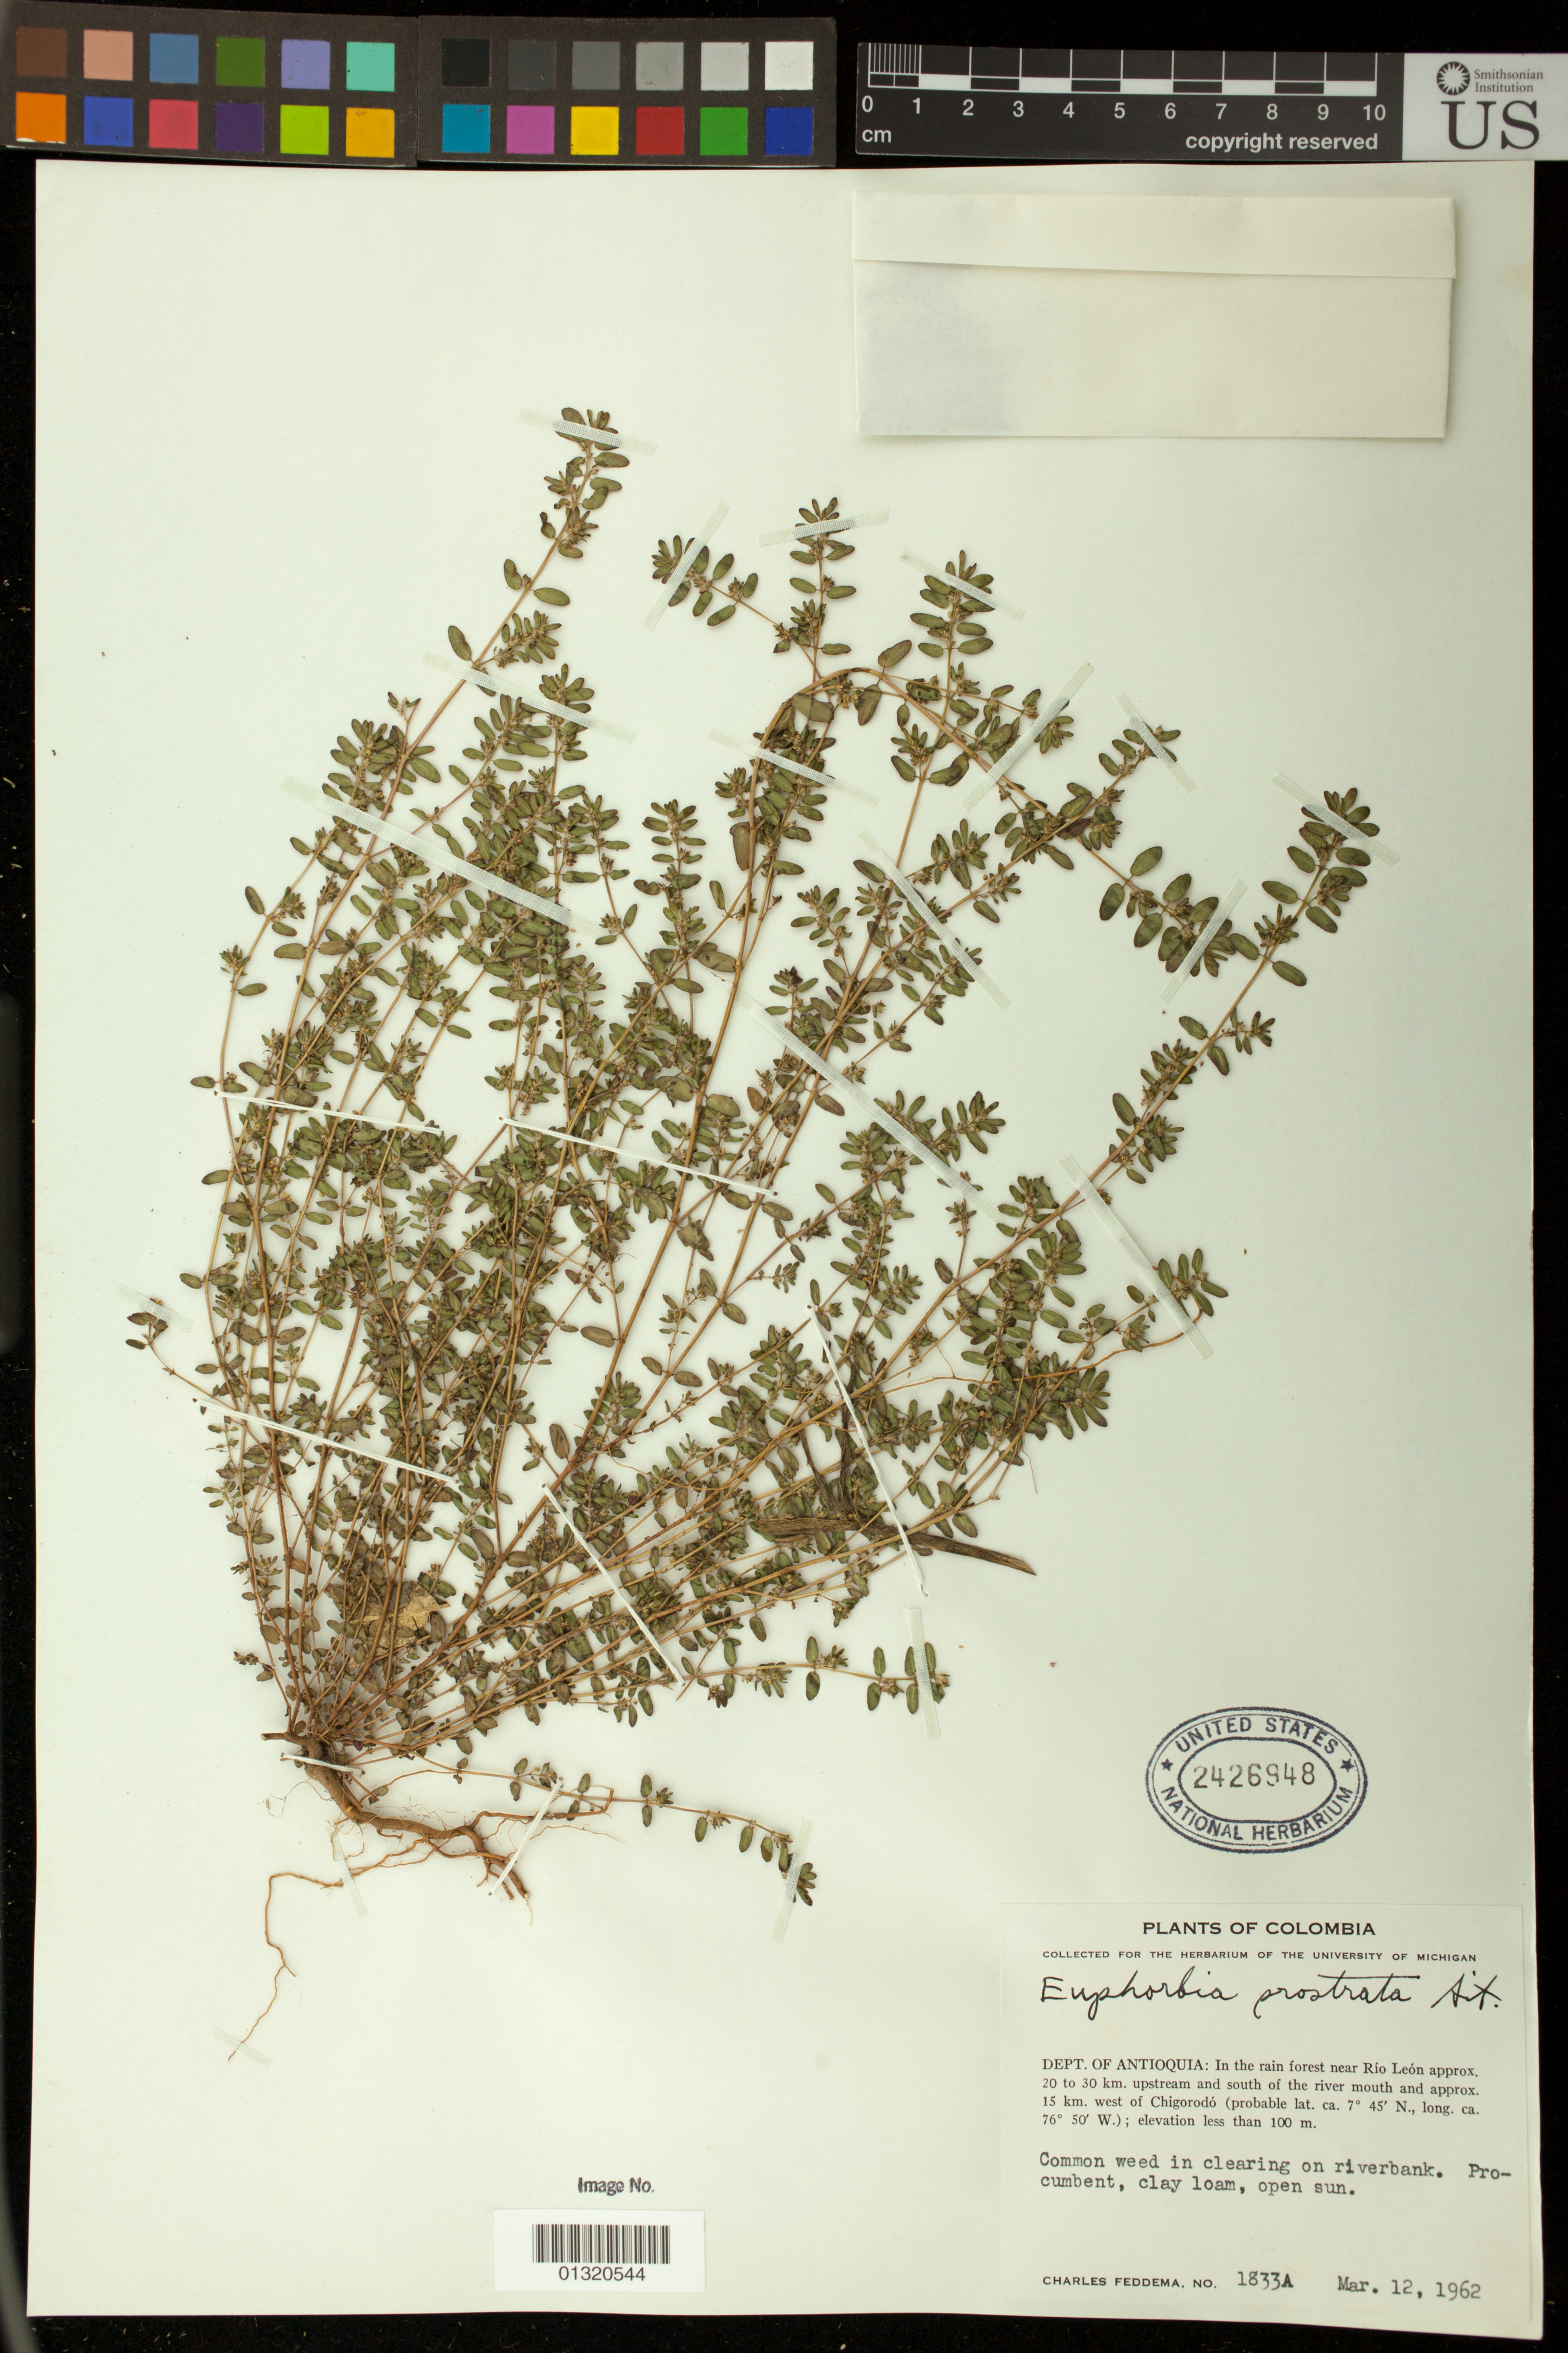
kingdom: Plantae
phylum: Tracheophyta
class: Magnoliopsida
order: Malpighiales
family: Euphorbiaceae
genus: Euphorbia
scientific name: Euphorbia prostrata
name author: Aiton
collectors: C. Feddema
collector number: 1833A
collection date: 1962-03-12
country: Colombia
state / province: Antioquia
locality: near Rio Leon approx. 20 to 30 km. upstream and south of the river mouth and approx. 15 km. west of Chigorodó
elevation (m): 0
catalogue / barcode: US 2426948